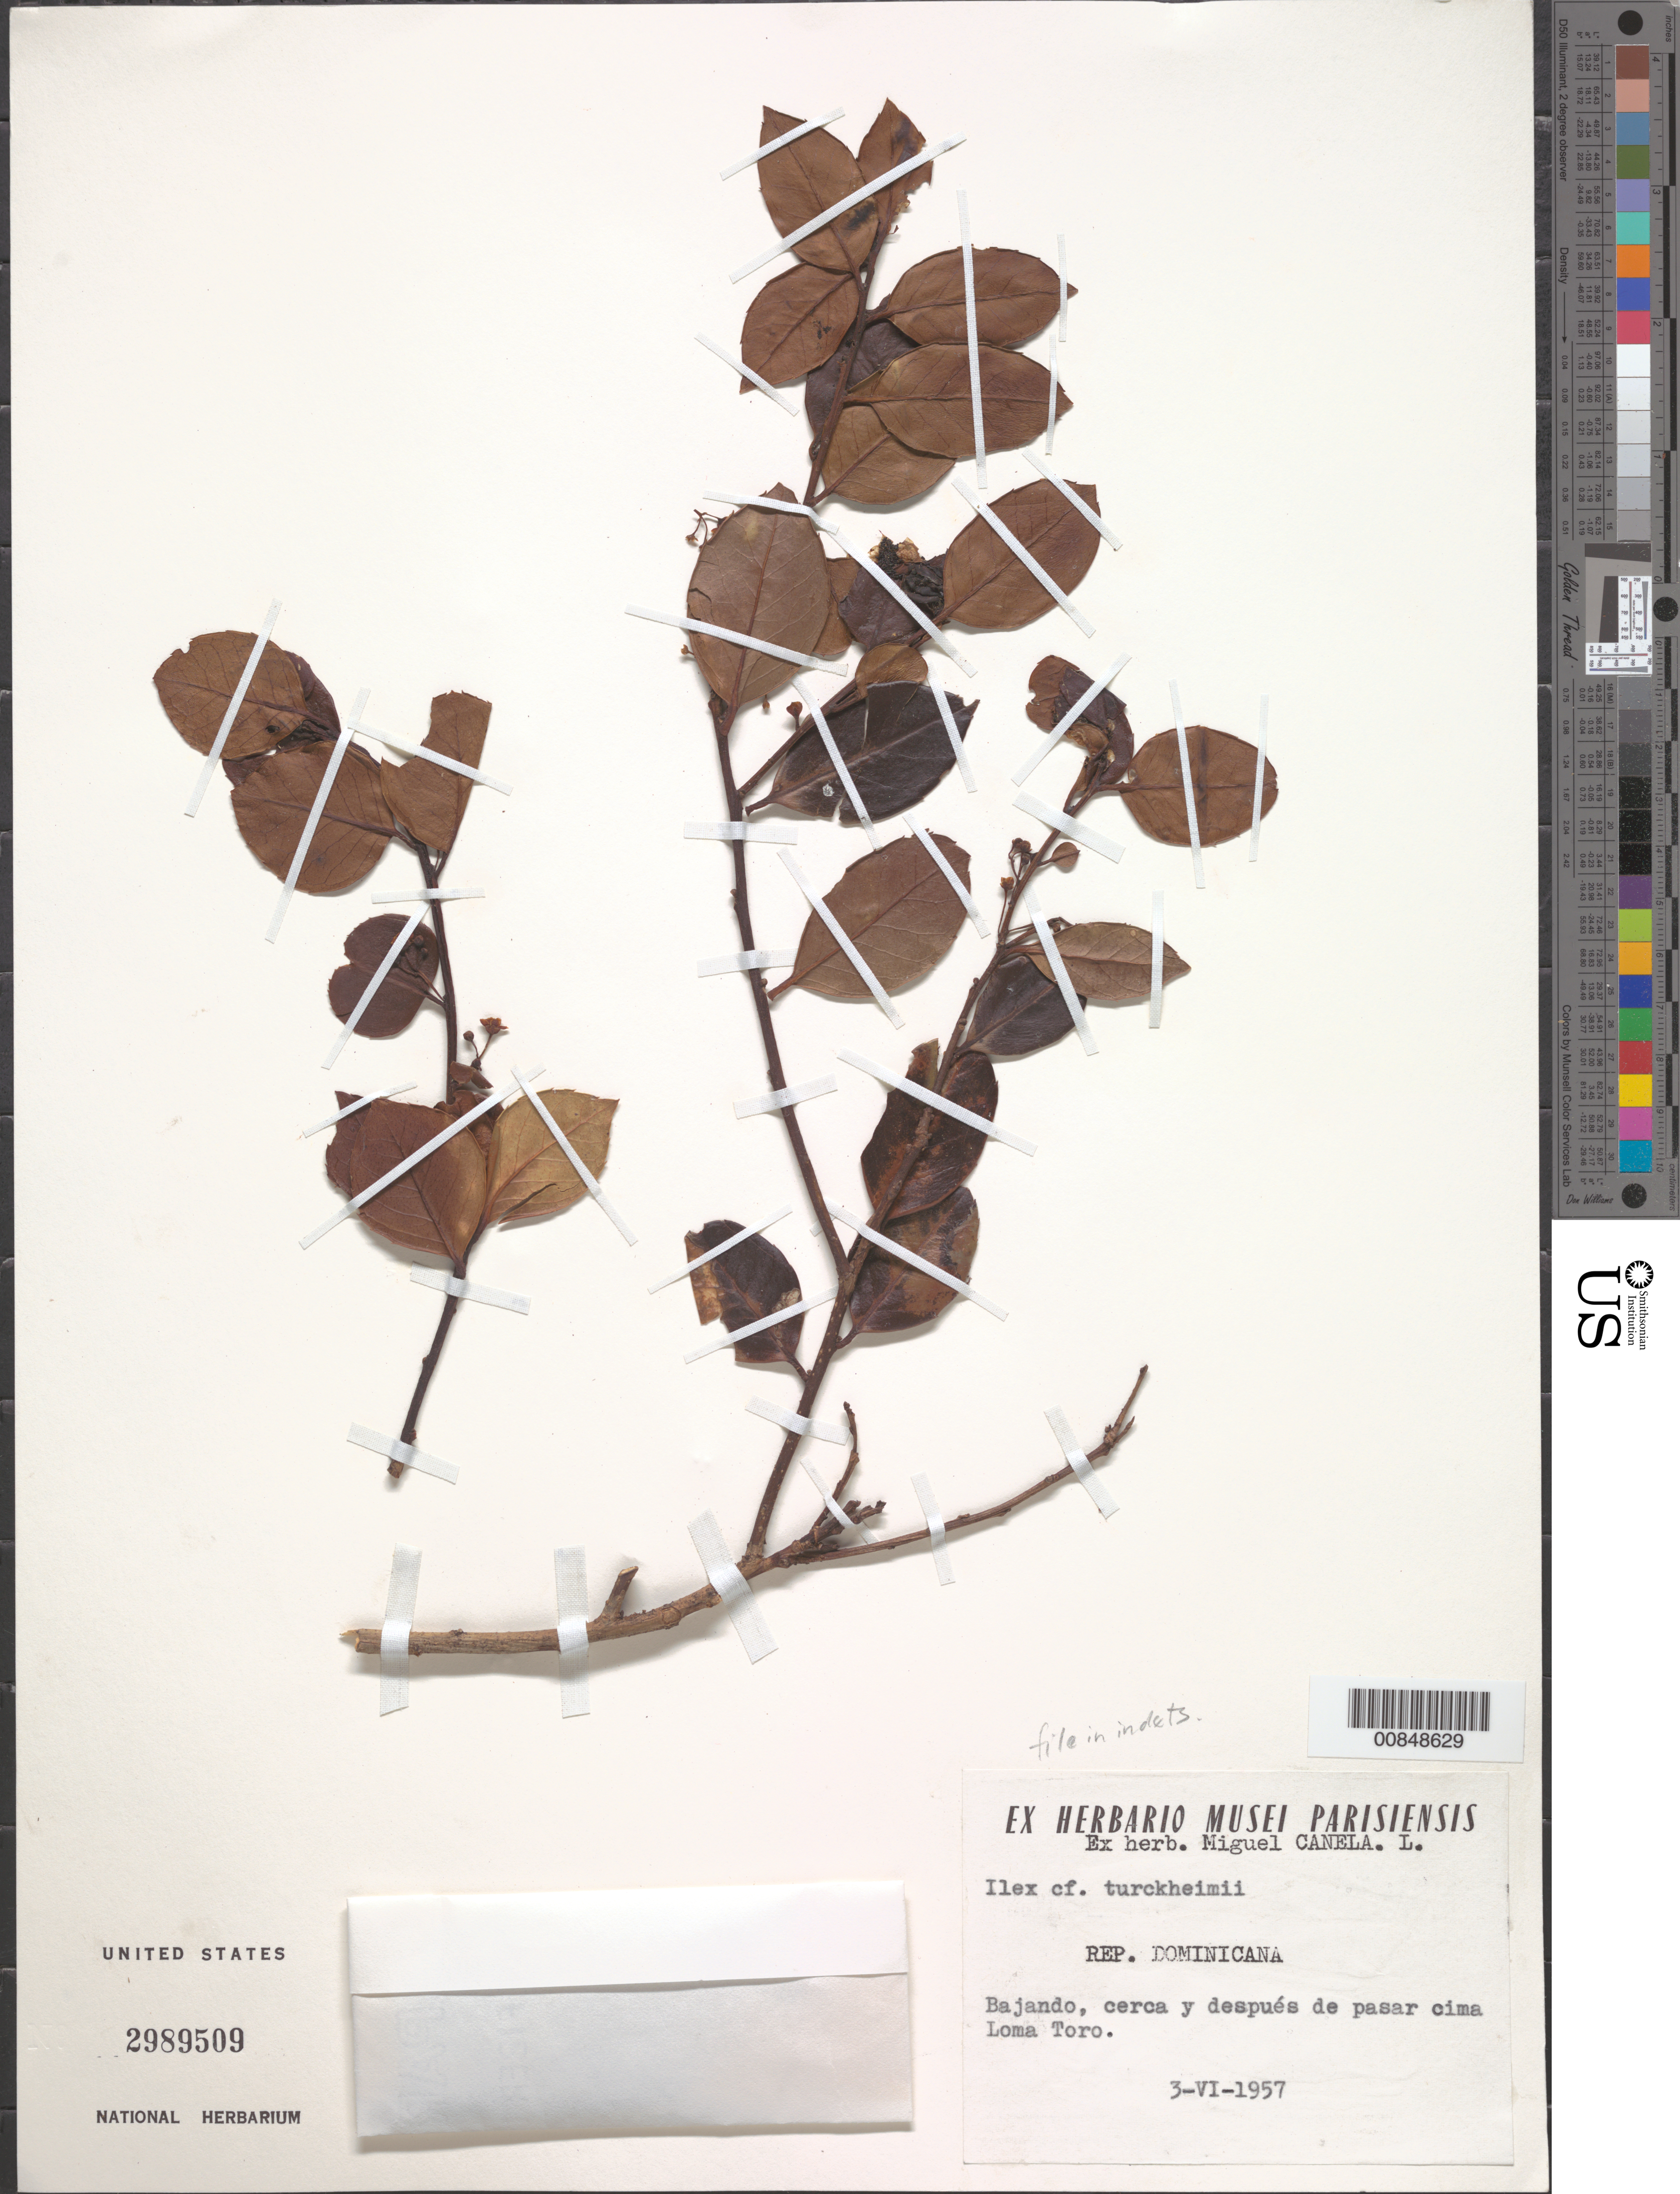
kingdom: Plantae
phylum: Tracheophyta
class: Magnoliopsida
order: Aquifoliales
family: Aquifoliaceae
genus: Ilex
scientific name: Ilex macfadyenii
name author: Rehder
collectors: M. Canela Lazaro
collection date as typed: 03 Jun 1957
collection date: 1957-06-03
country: Dominican Republic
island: Hispaniola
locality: Bajando, cerca y después de pasar cima Loma Toro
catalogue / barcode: US 2989509